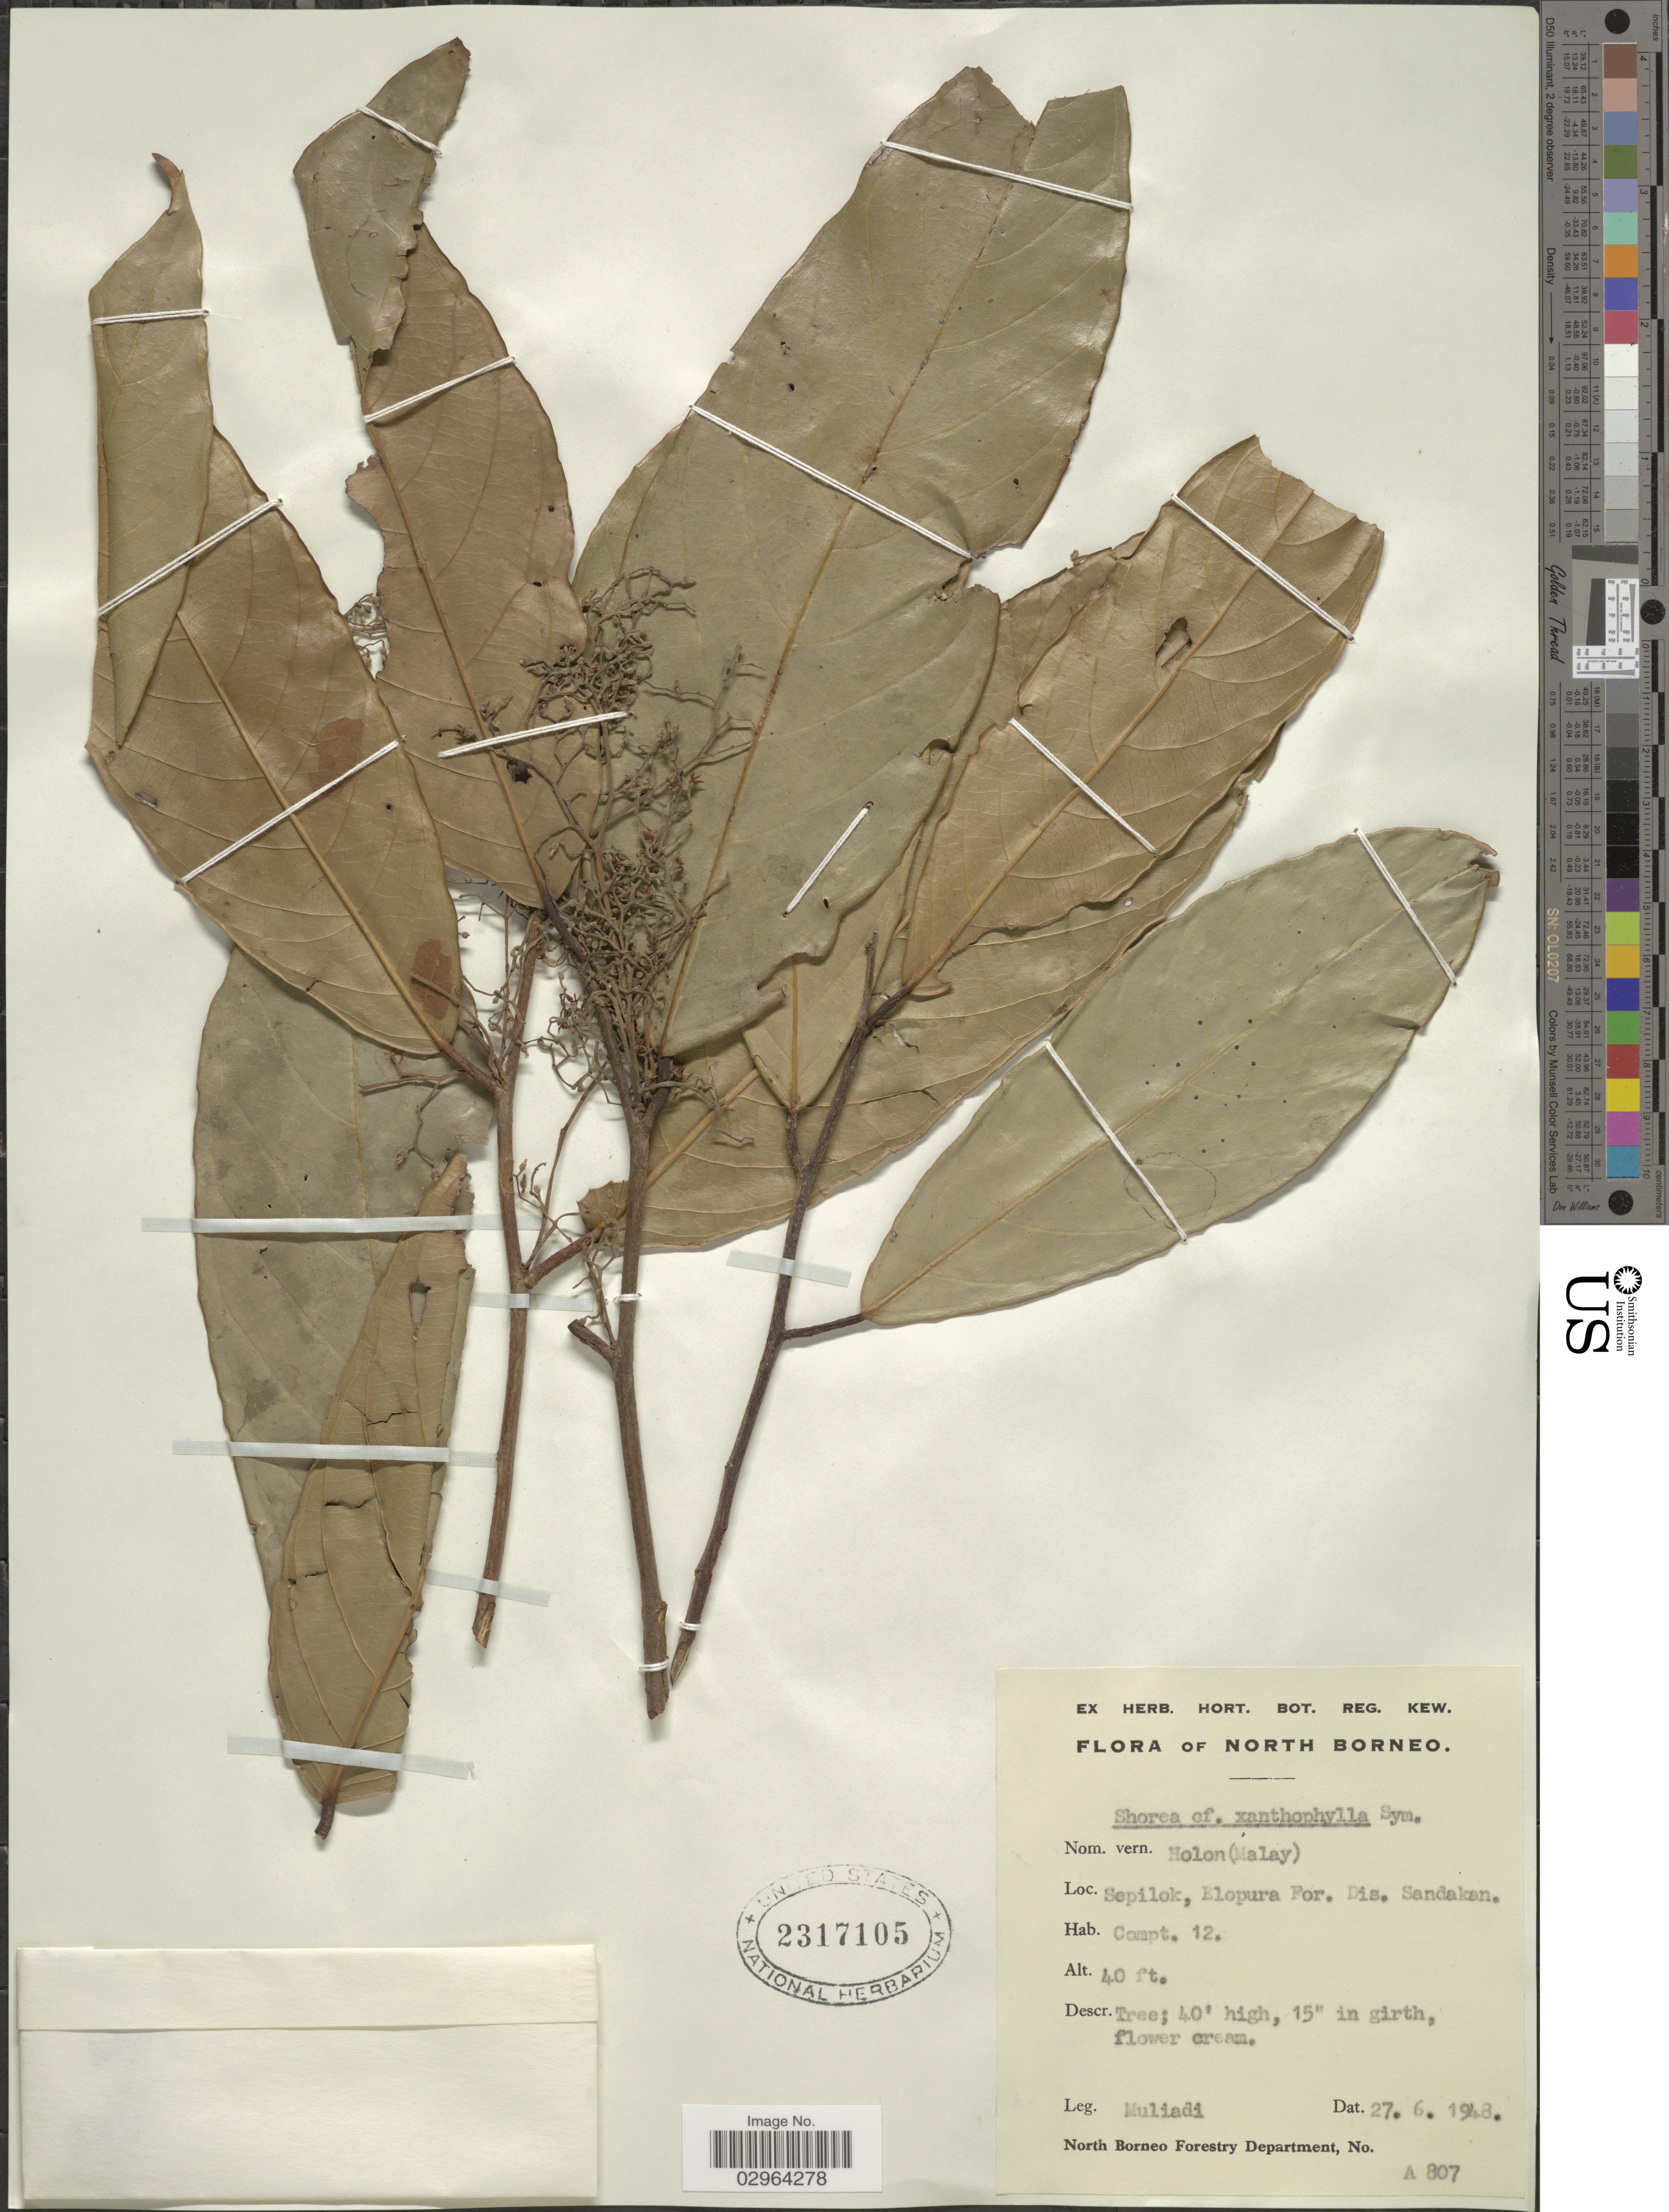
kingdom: Plantae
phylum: Tracheophyta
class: Magnoliopsida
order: Malvales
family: Dipterocarpaceae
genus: Shorea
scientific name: Shorea xanthophylla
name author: Symington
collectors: -. Muliadi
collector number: A807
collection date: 1948-06-27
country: Malaysia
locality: North Borneo. Sepilok, Elopura For. Dis. Sandakan. Compt. 12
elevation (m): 12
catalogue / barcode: US 2317105